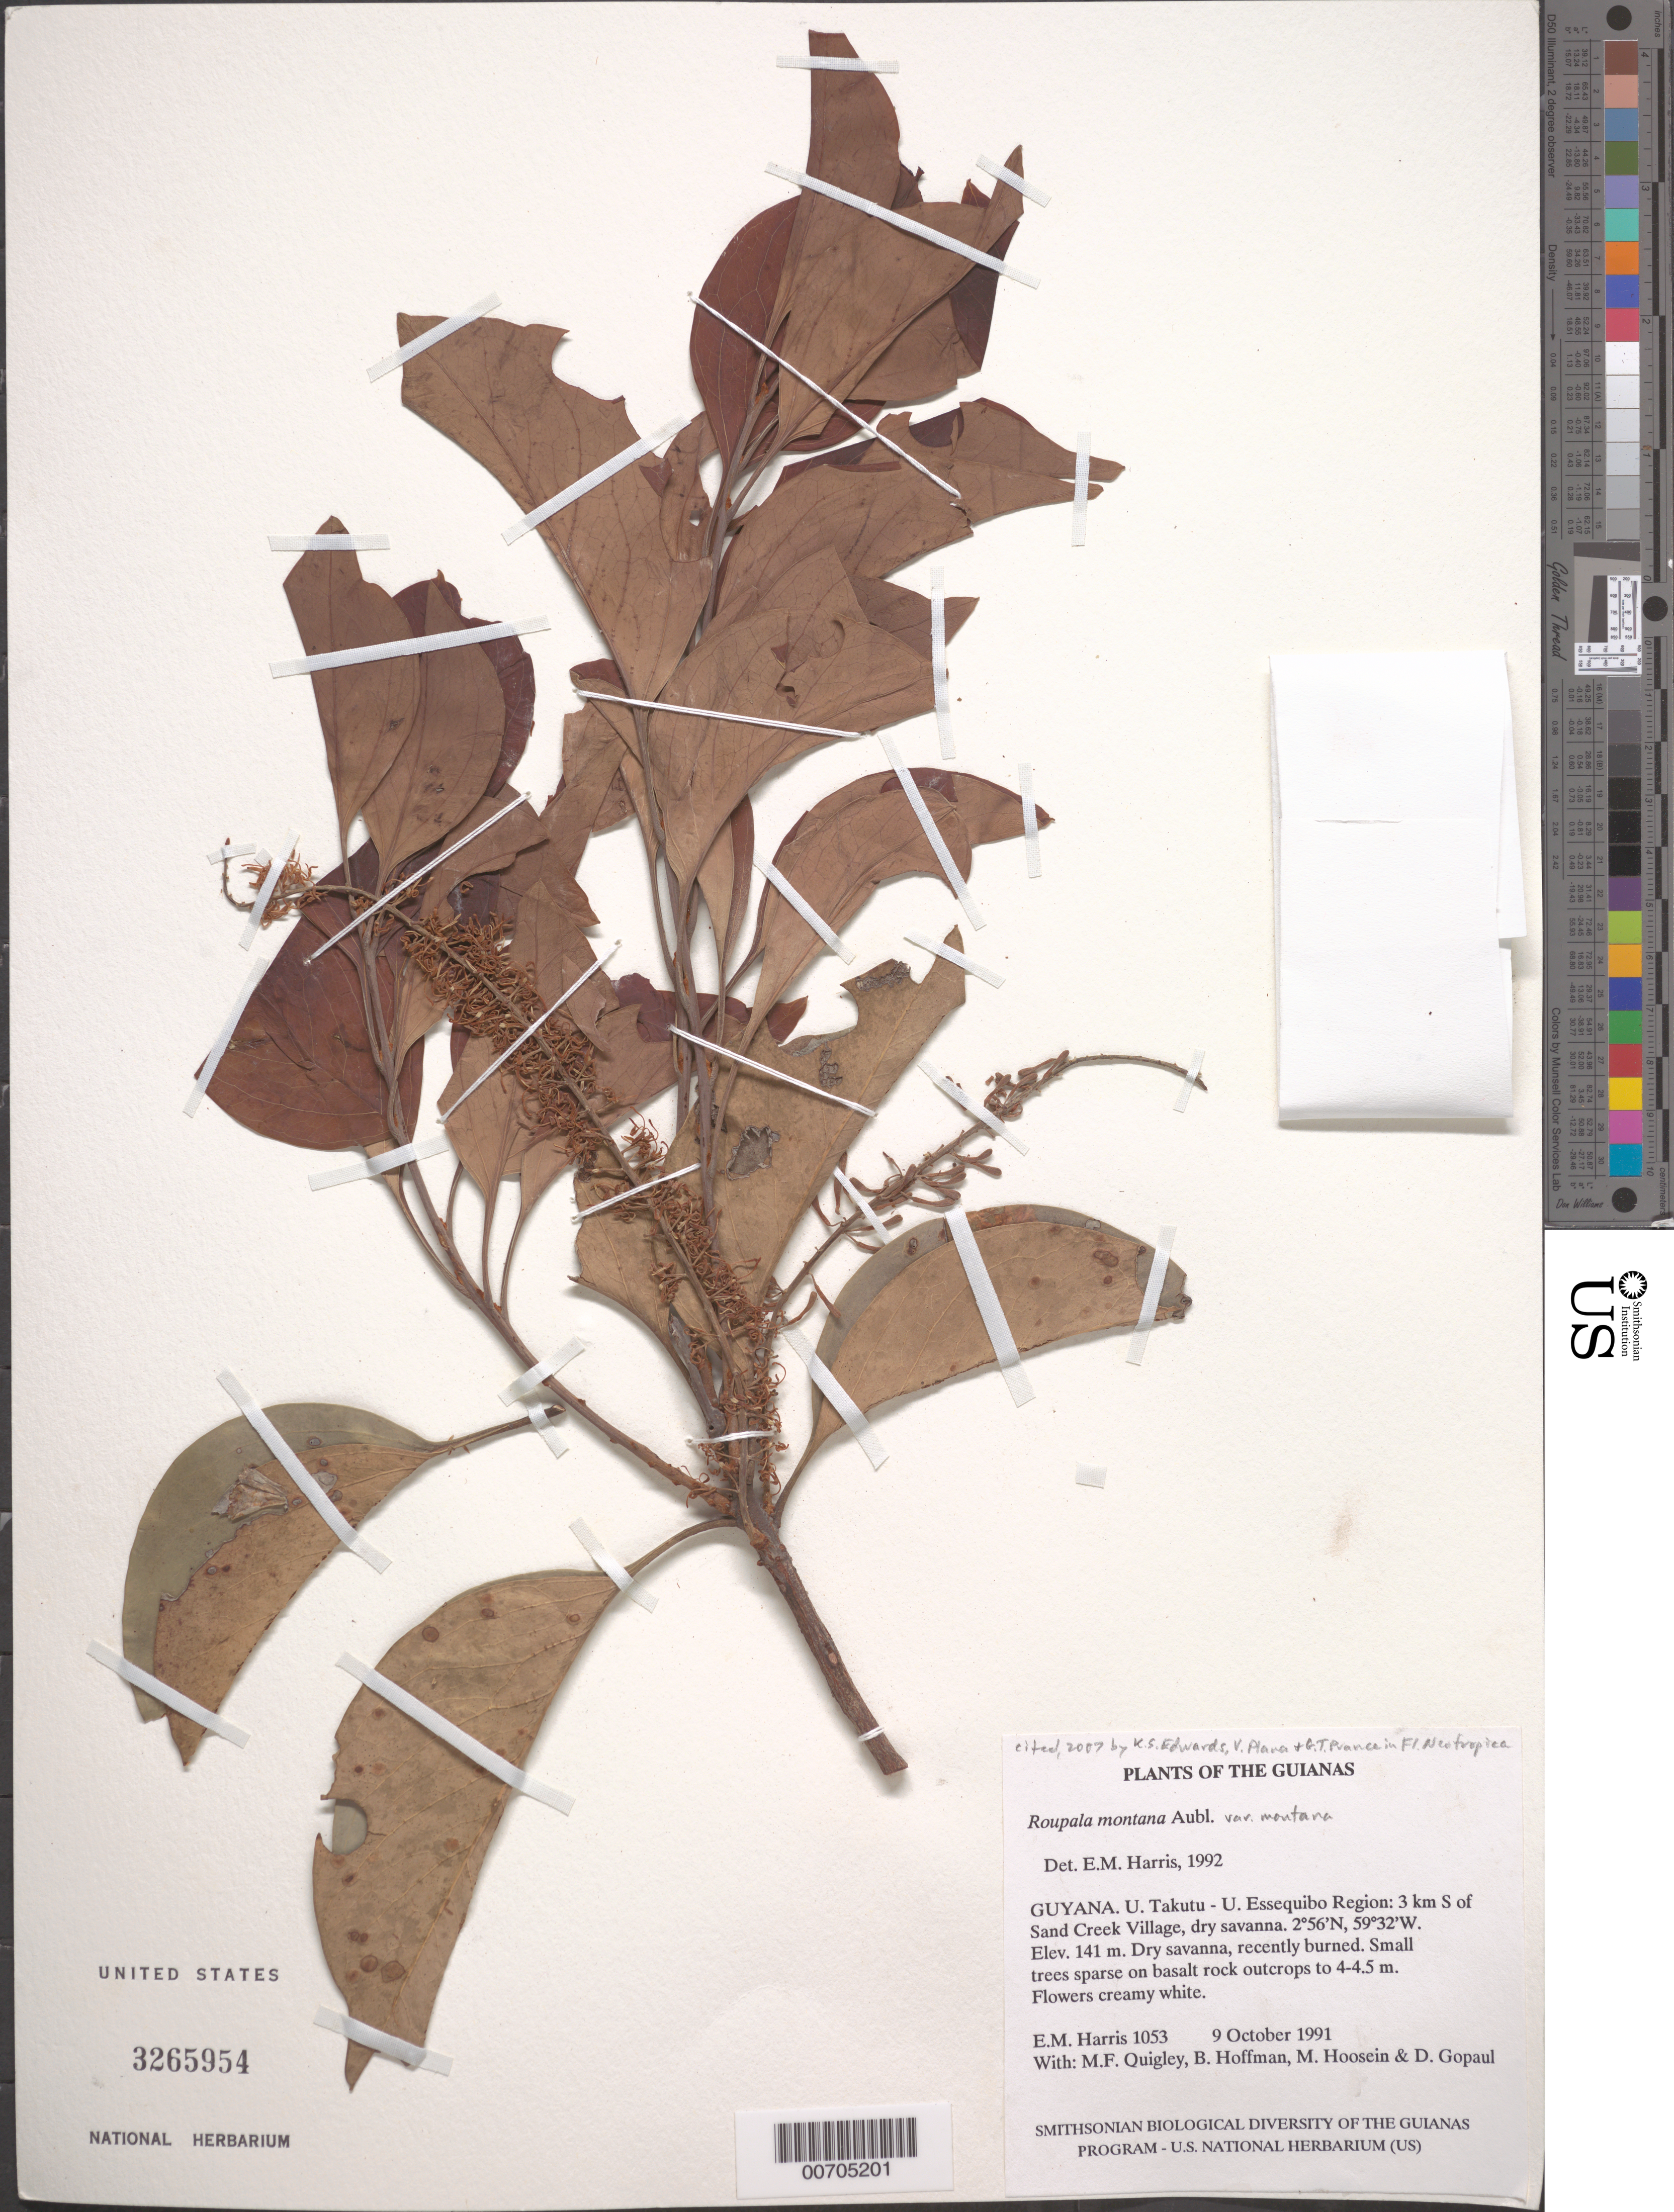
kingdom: Plantae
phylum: Tracheophyta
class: Magnoliopsida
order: Proteales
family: Proteaceae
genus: Roupala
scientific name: Roupala montana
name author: Aubl.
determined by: Harris, E. M.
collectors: E. M. Harris, M. Quigley, B. Hoffman, M. Hossein & D. Gopaul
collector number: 1053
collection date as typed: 9 October 1991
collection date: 1991-10-09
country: Guyana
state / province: U. Takutu-U. Essequibo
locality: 3 km S of Sand Creek Village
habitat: Dry savanna, recently burned, rock outcrop of basalt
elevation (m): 141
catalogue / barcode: US 3265954